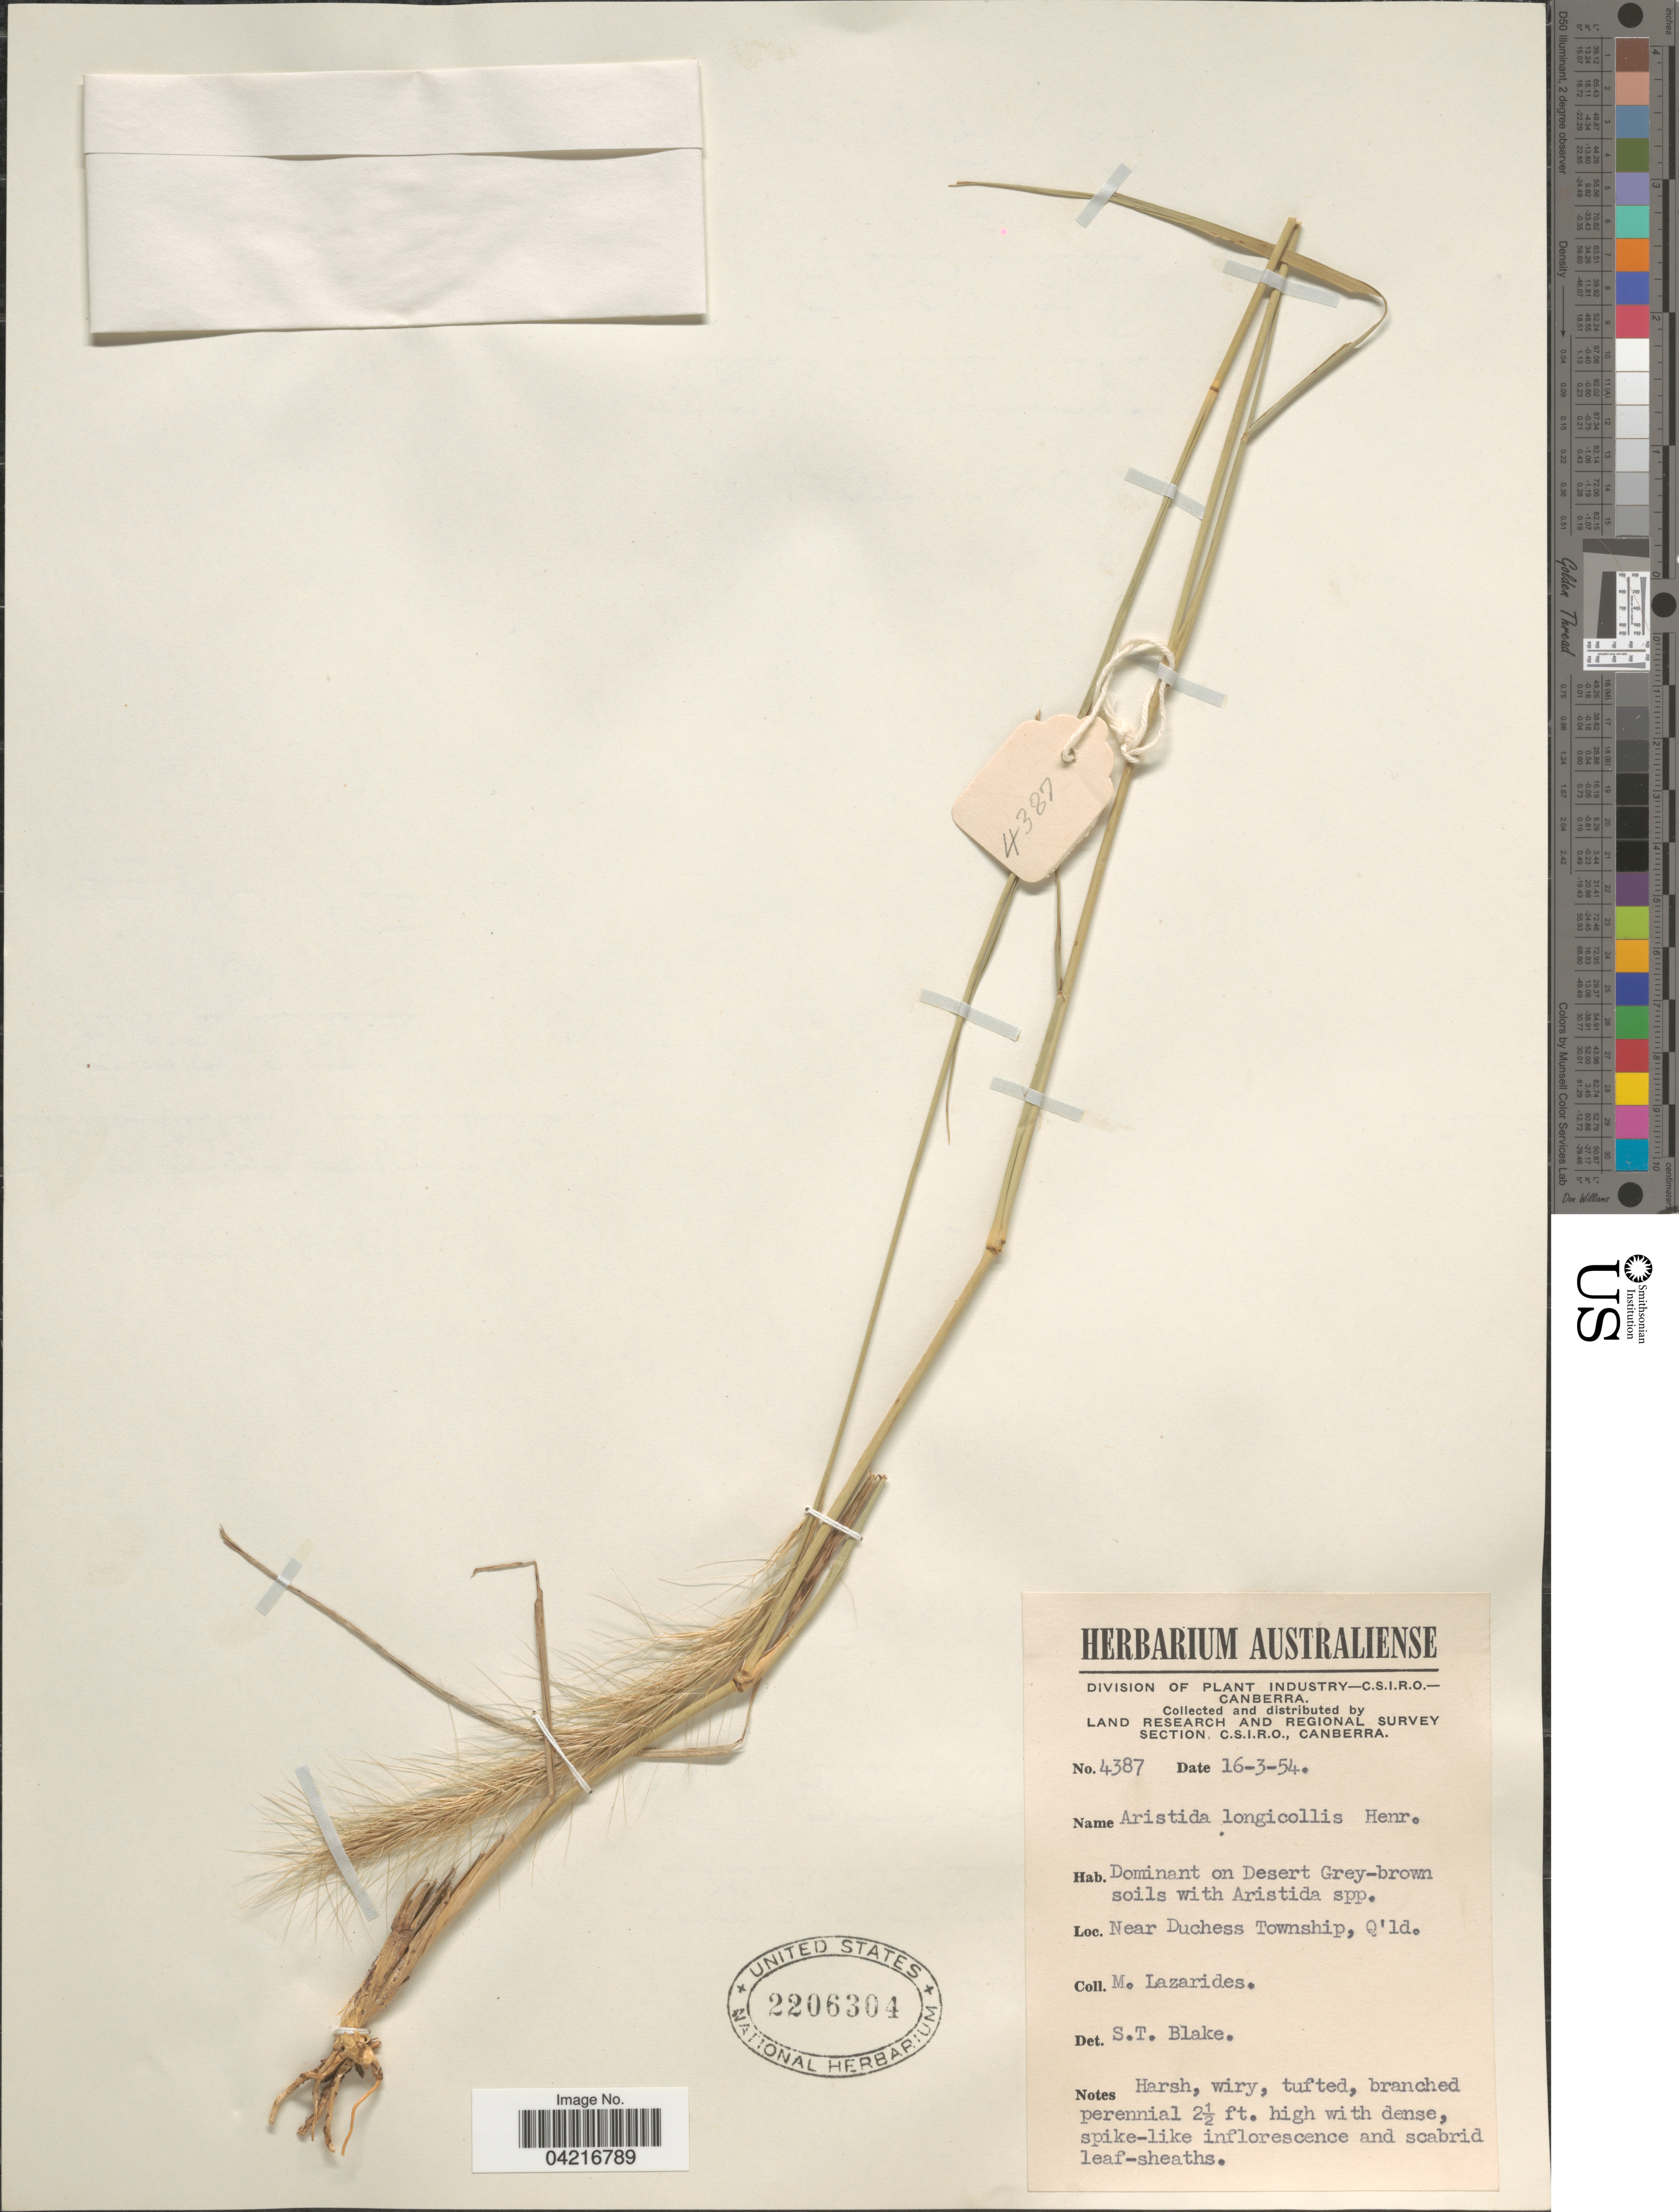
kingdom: Plantae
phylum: Tracheophyta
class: Liliopsida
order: Poales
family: Poaceae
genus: Aristida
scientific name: Aristida longicollis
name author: (Domin) Henr.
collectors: M. Lazarides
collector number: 4387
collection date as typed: Transcribed d/m/y: 16/3/54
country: Australia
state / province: Queensland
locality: Land Research and Regional Survey Section, C.S.I.R.O. Near Duchess Township, Q'ld.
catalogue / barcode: US 2206304